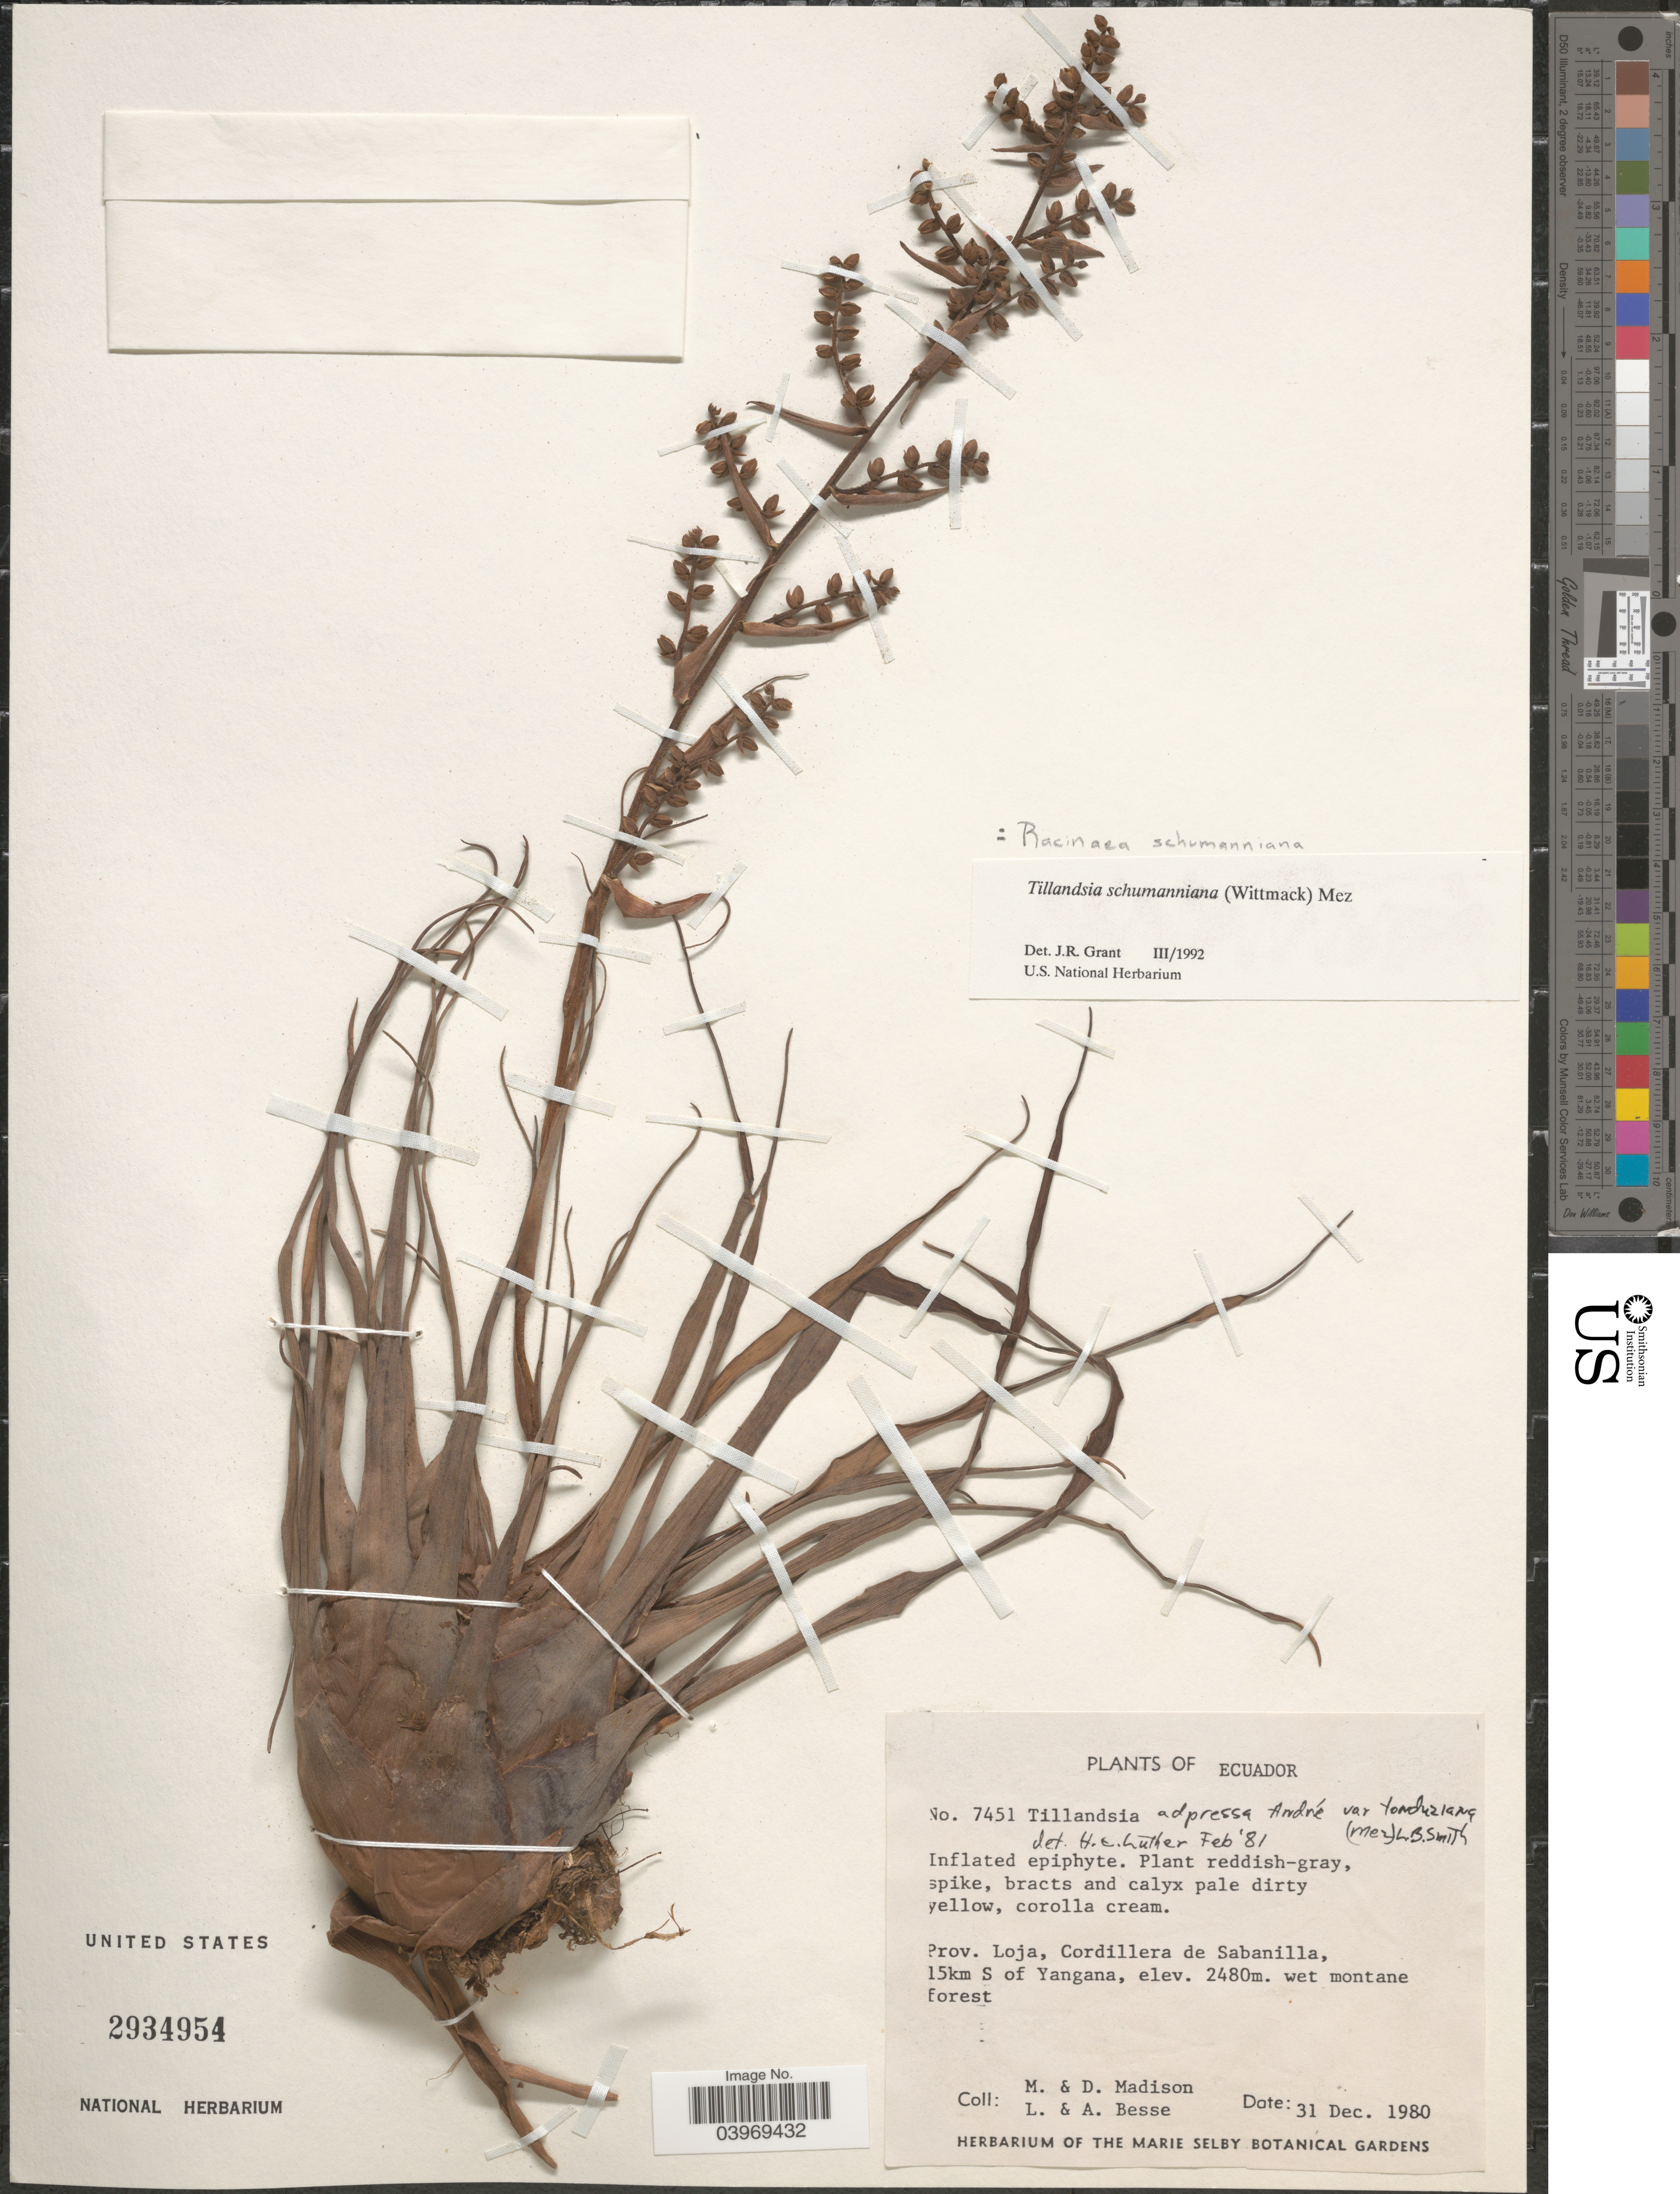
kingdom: Plantae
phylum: Tracheophyta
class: Liliopsida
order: Poales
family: Bromeliaceae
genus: Racinaea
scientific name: Racinaea schumanniana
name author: (Wittm.) J.R. Grant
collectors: M. Madison, D. Madison, L. Besse & A. Besse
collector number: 7451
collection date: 1980-12-31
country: Ecuador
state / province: Loja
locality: Cordillera de Sabanilla, 15km S of Yangana.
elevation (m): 2480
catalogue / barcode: US 2934954